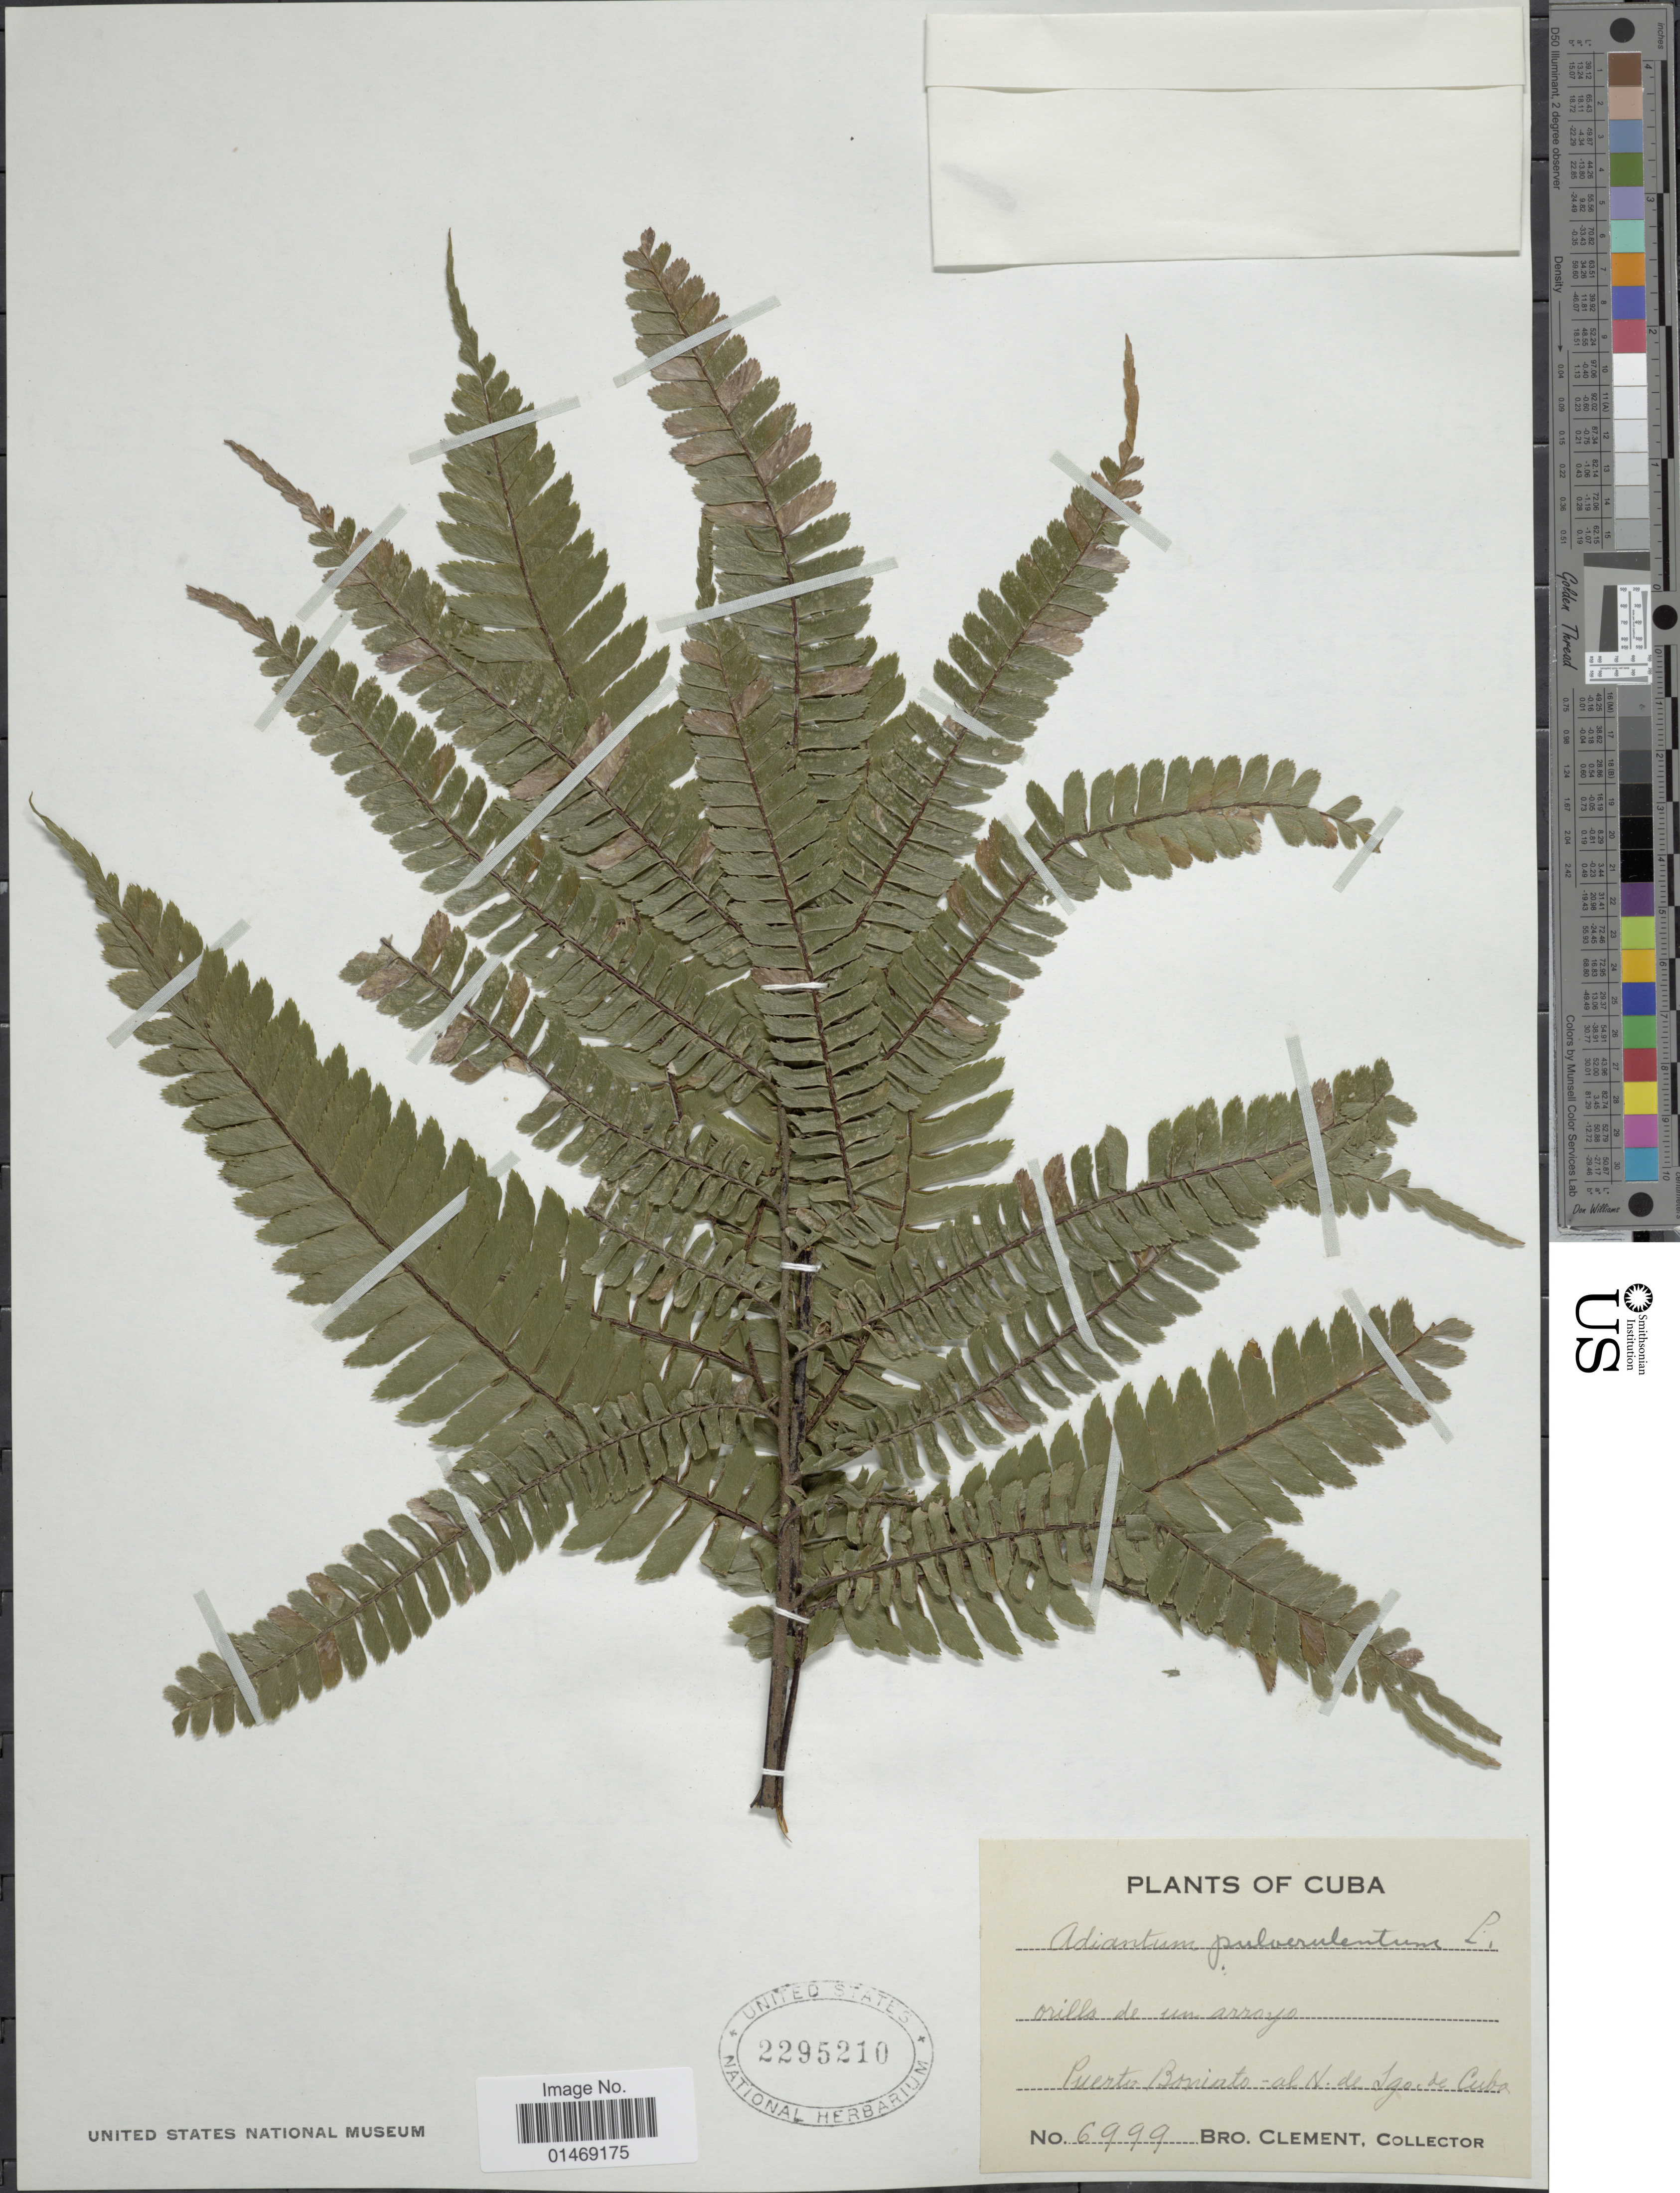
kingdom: Plantae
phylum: Tracheophyta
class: Polypodiopsida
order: Polypodiales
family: Pteridaceae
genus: Adiantum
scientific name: Adiantum pulverulentum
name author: L.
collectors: B. Clement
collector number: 6999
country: Cuba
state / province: Santiago de Cuba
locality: Orilla de un arroyo, Puerto Boniato - al N de Sgo de Cuba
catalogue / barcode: US 2295210